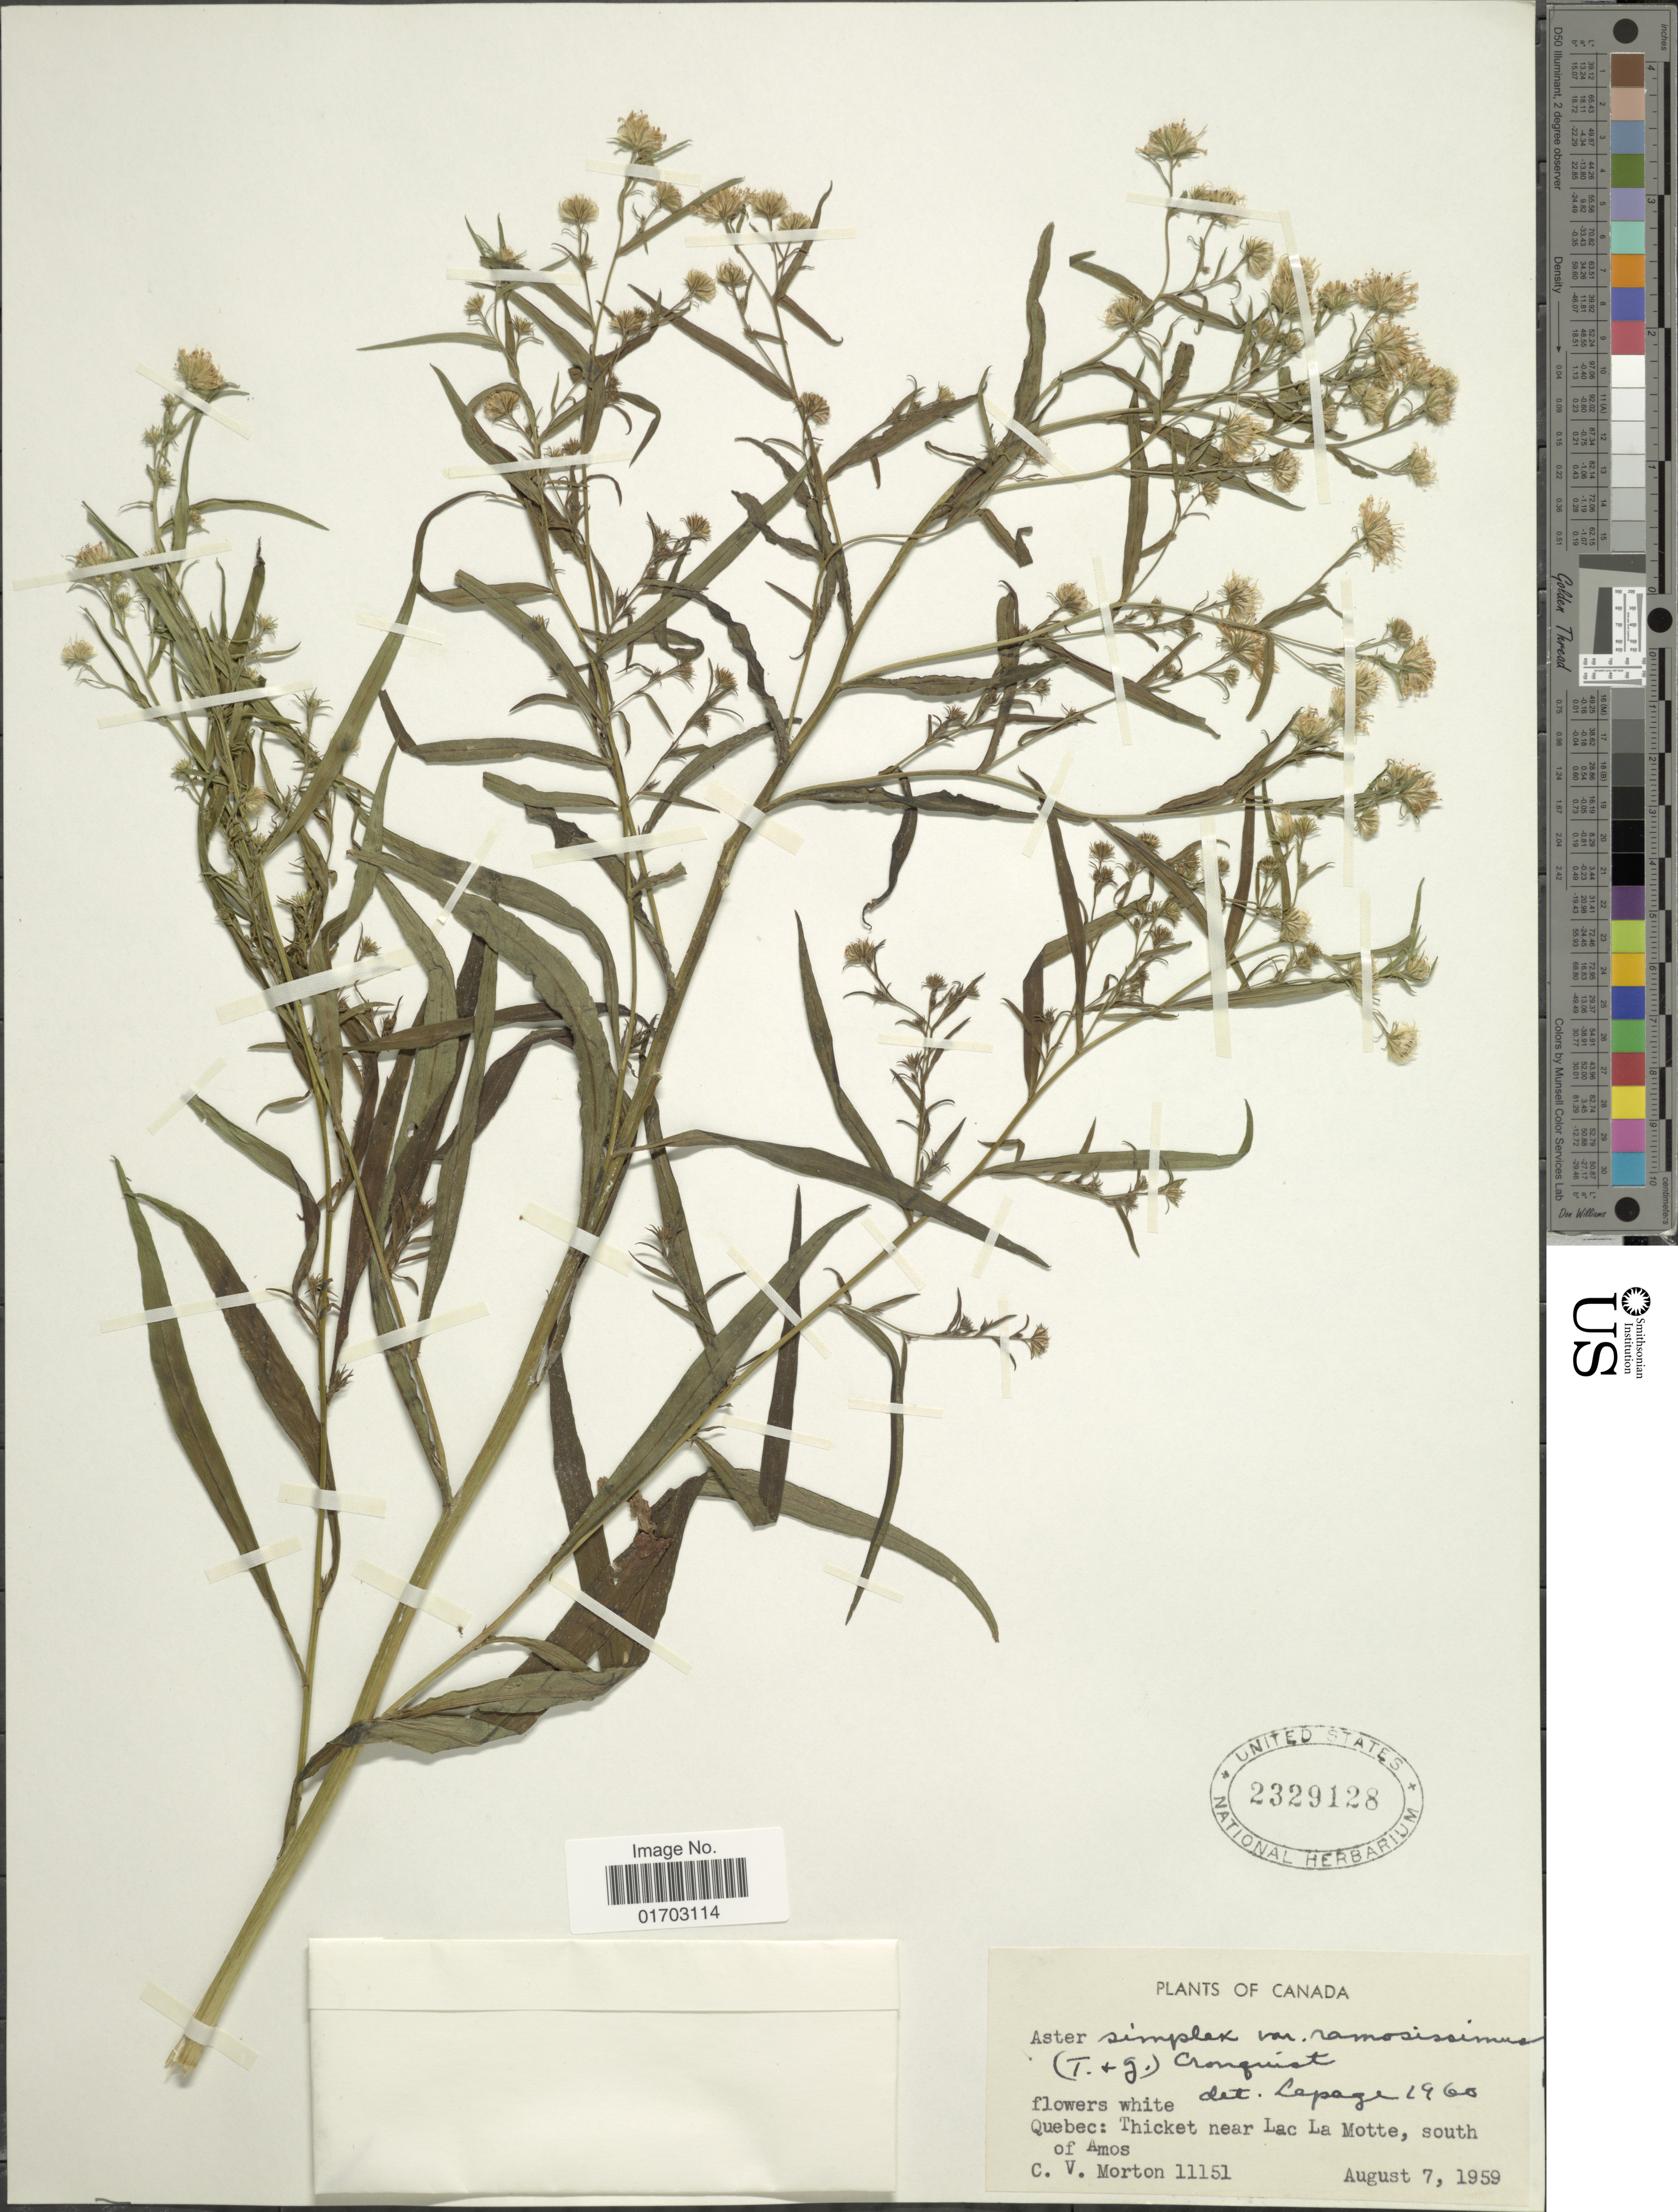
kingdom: Plantae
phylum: Tracheophyta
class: Magnoliopsida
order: Asterales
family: Asteraceae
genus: Symphyotrichum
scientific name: Symphyotrichum simplex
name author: (Willd.) Á. Löve & D. Löve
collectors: C. V. Morton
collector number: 11151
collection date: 1959-08-07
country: Canada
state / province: Quebec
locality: Thicket near Lac La Motte, south of Amos.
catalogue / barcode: US 2329128